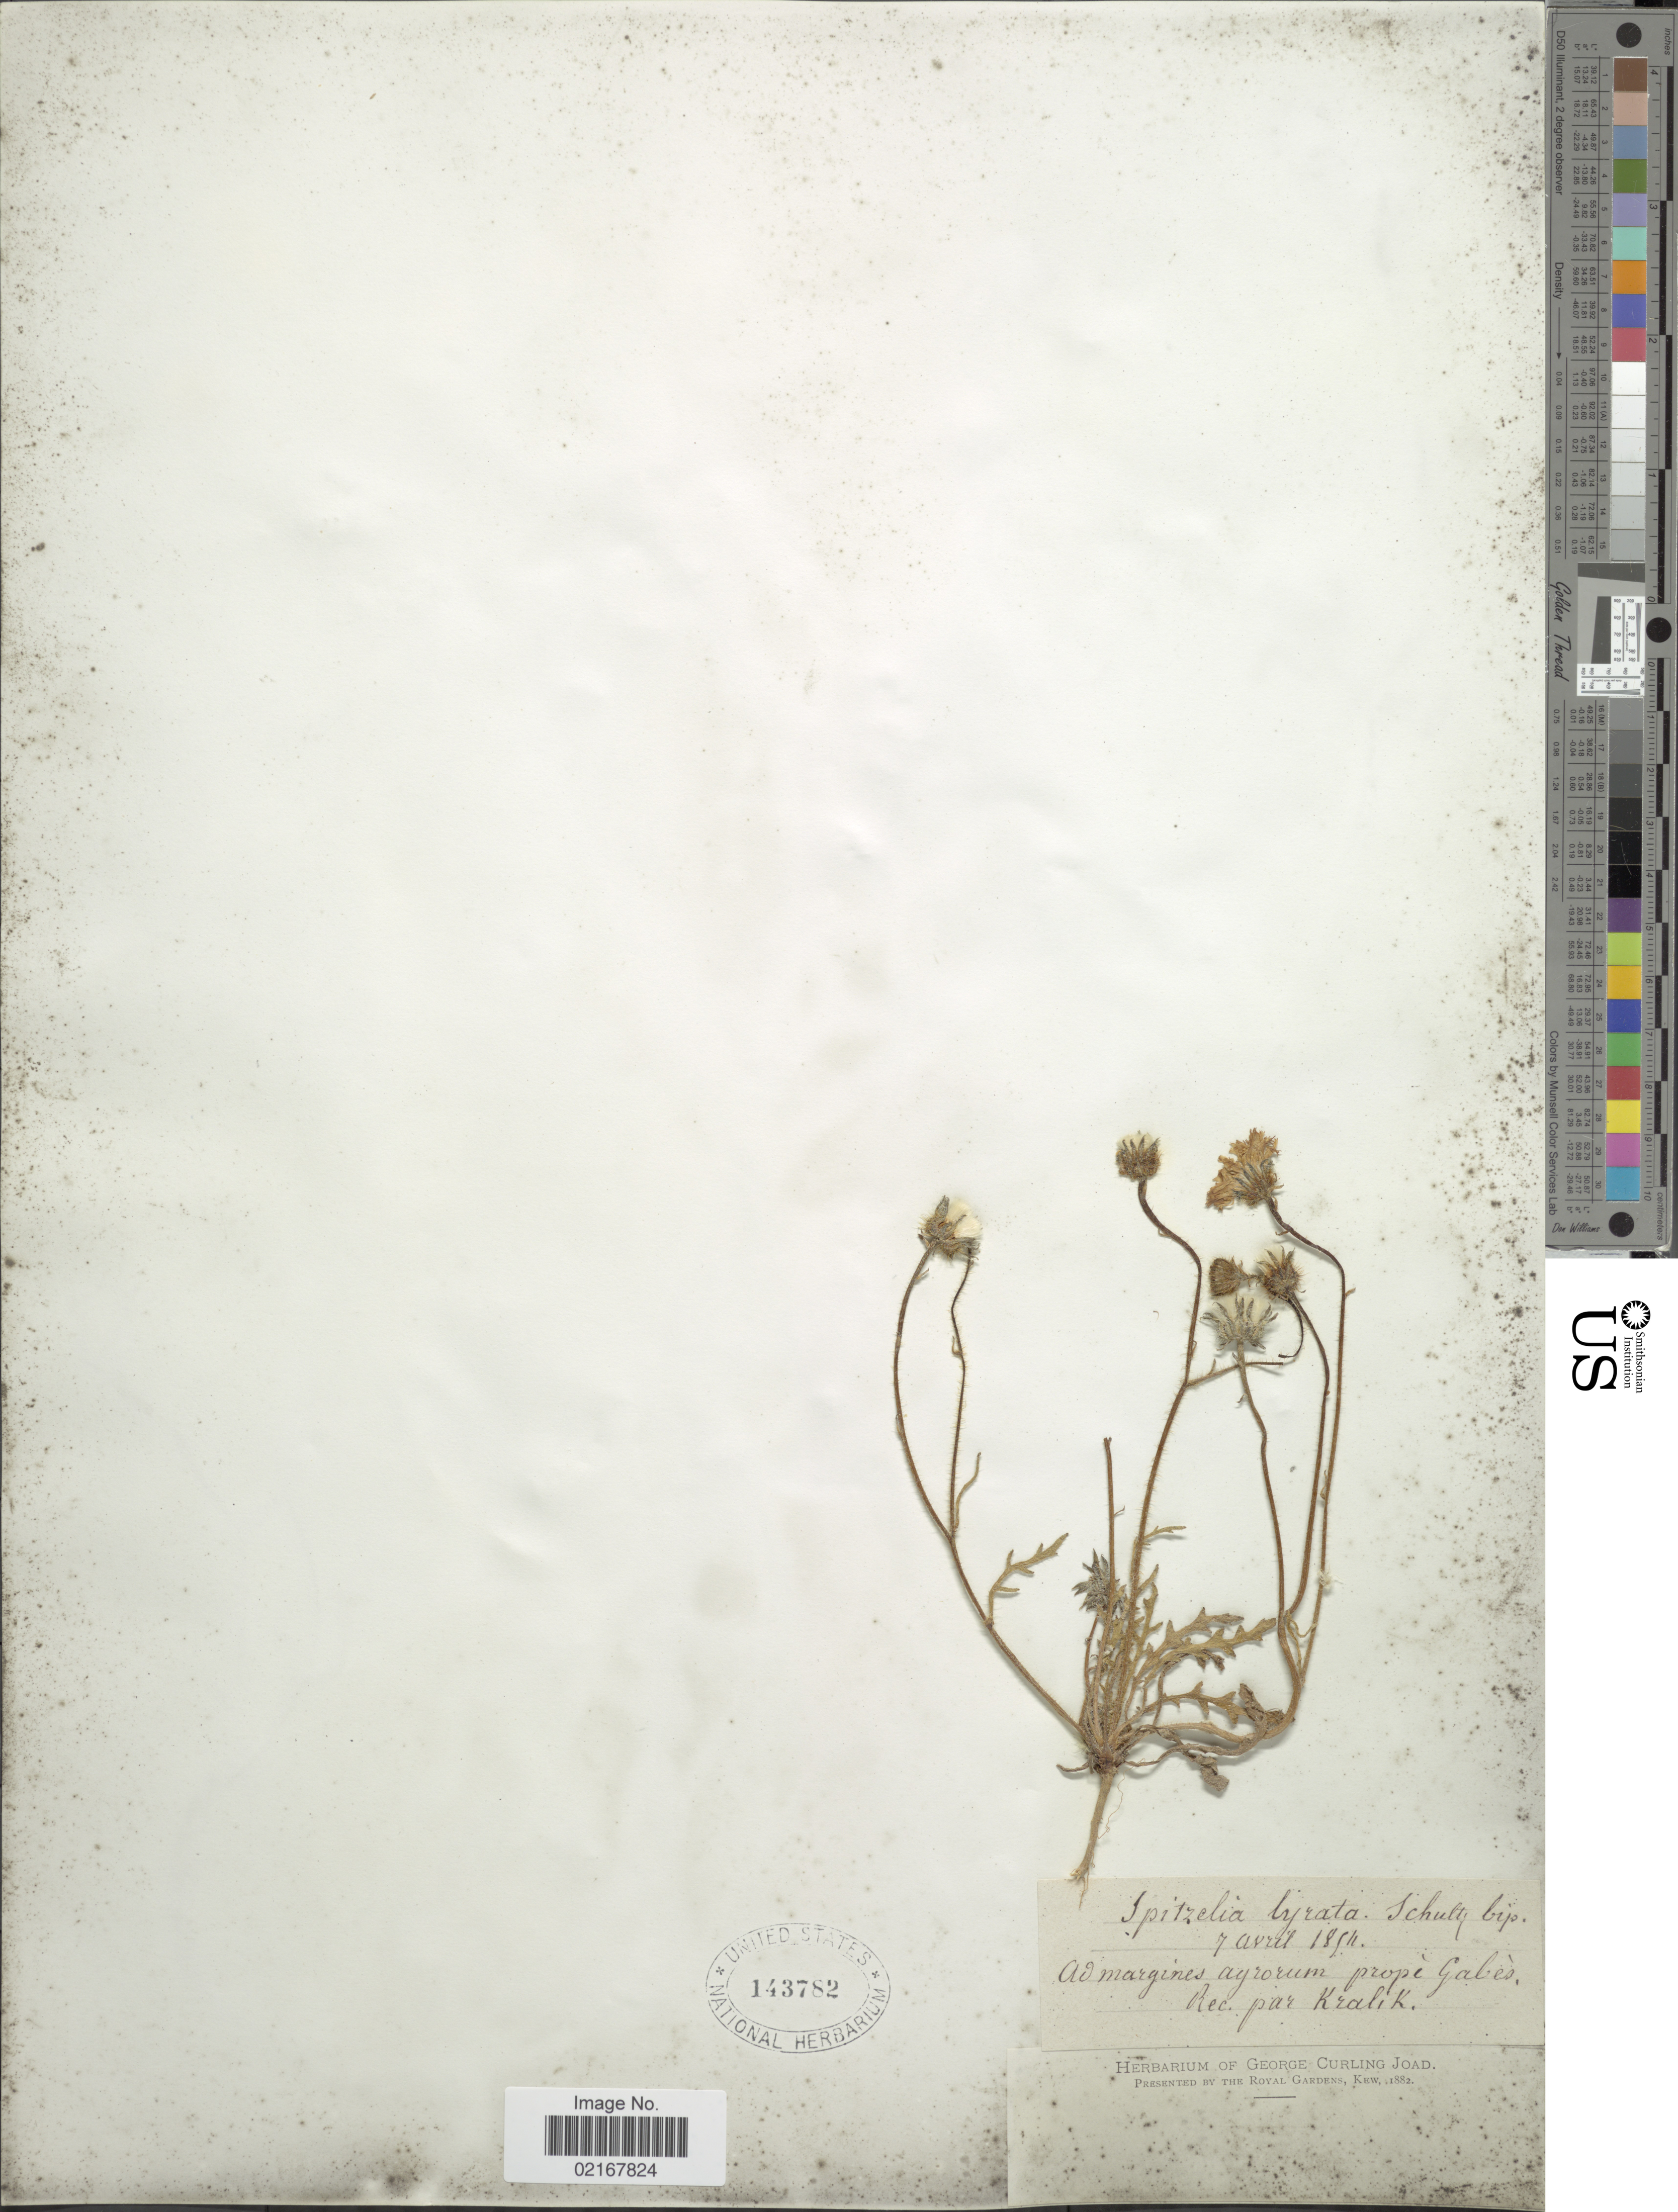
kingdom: Plantae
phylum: Tracheophyta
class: Magnoliopsida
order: Asterales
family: Asteraceae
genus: Picris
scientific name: Picris asplenioides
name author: L.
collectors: ex herb. George Curling Joad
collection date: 1894-04-07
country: Tunisia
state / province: Gabès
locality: Prope Gabes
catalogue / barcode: US 143782